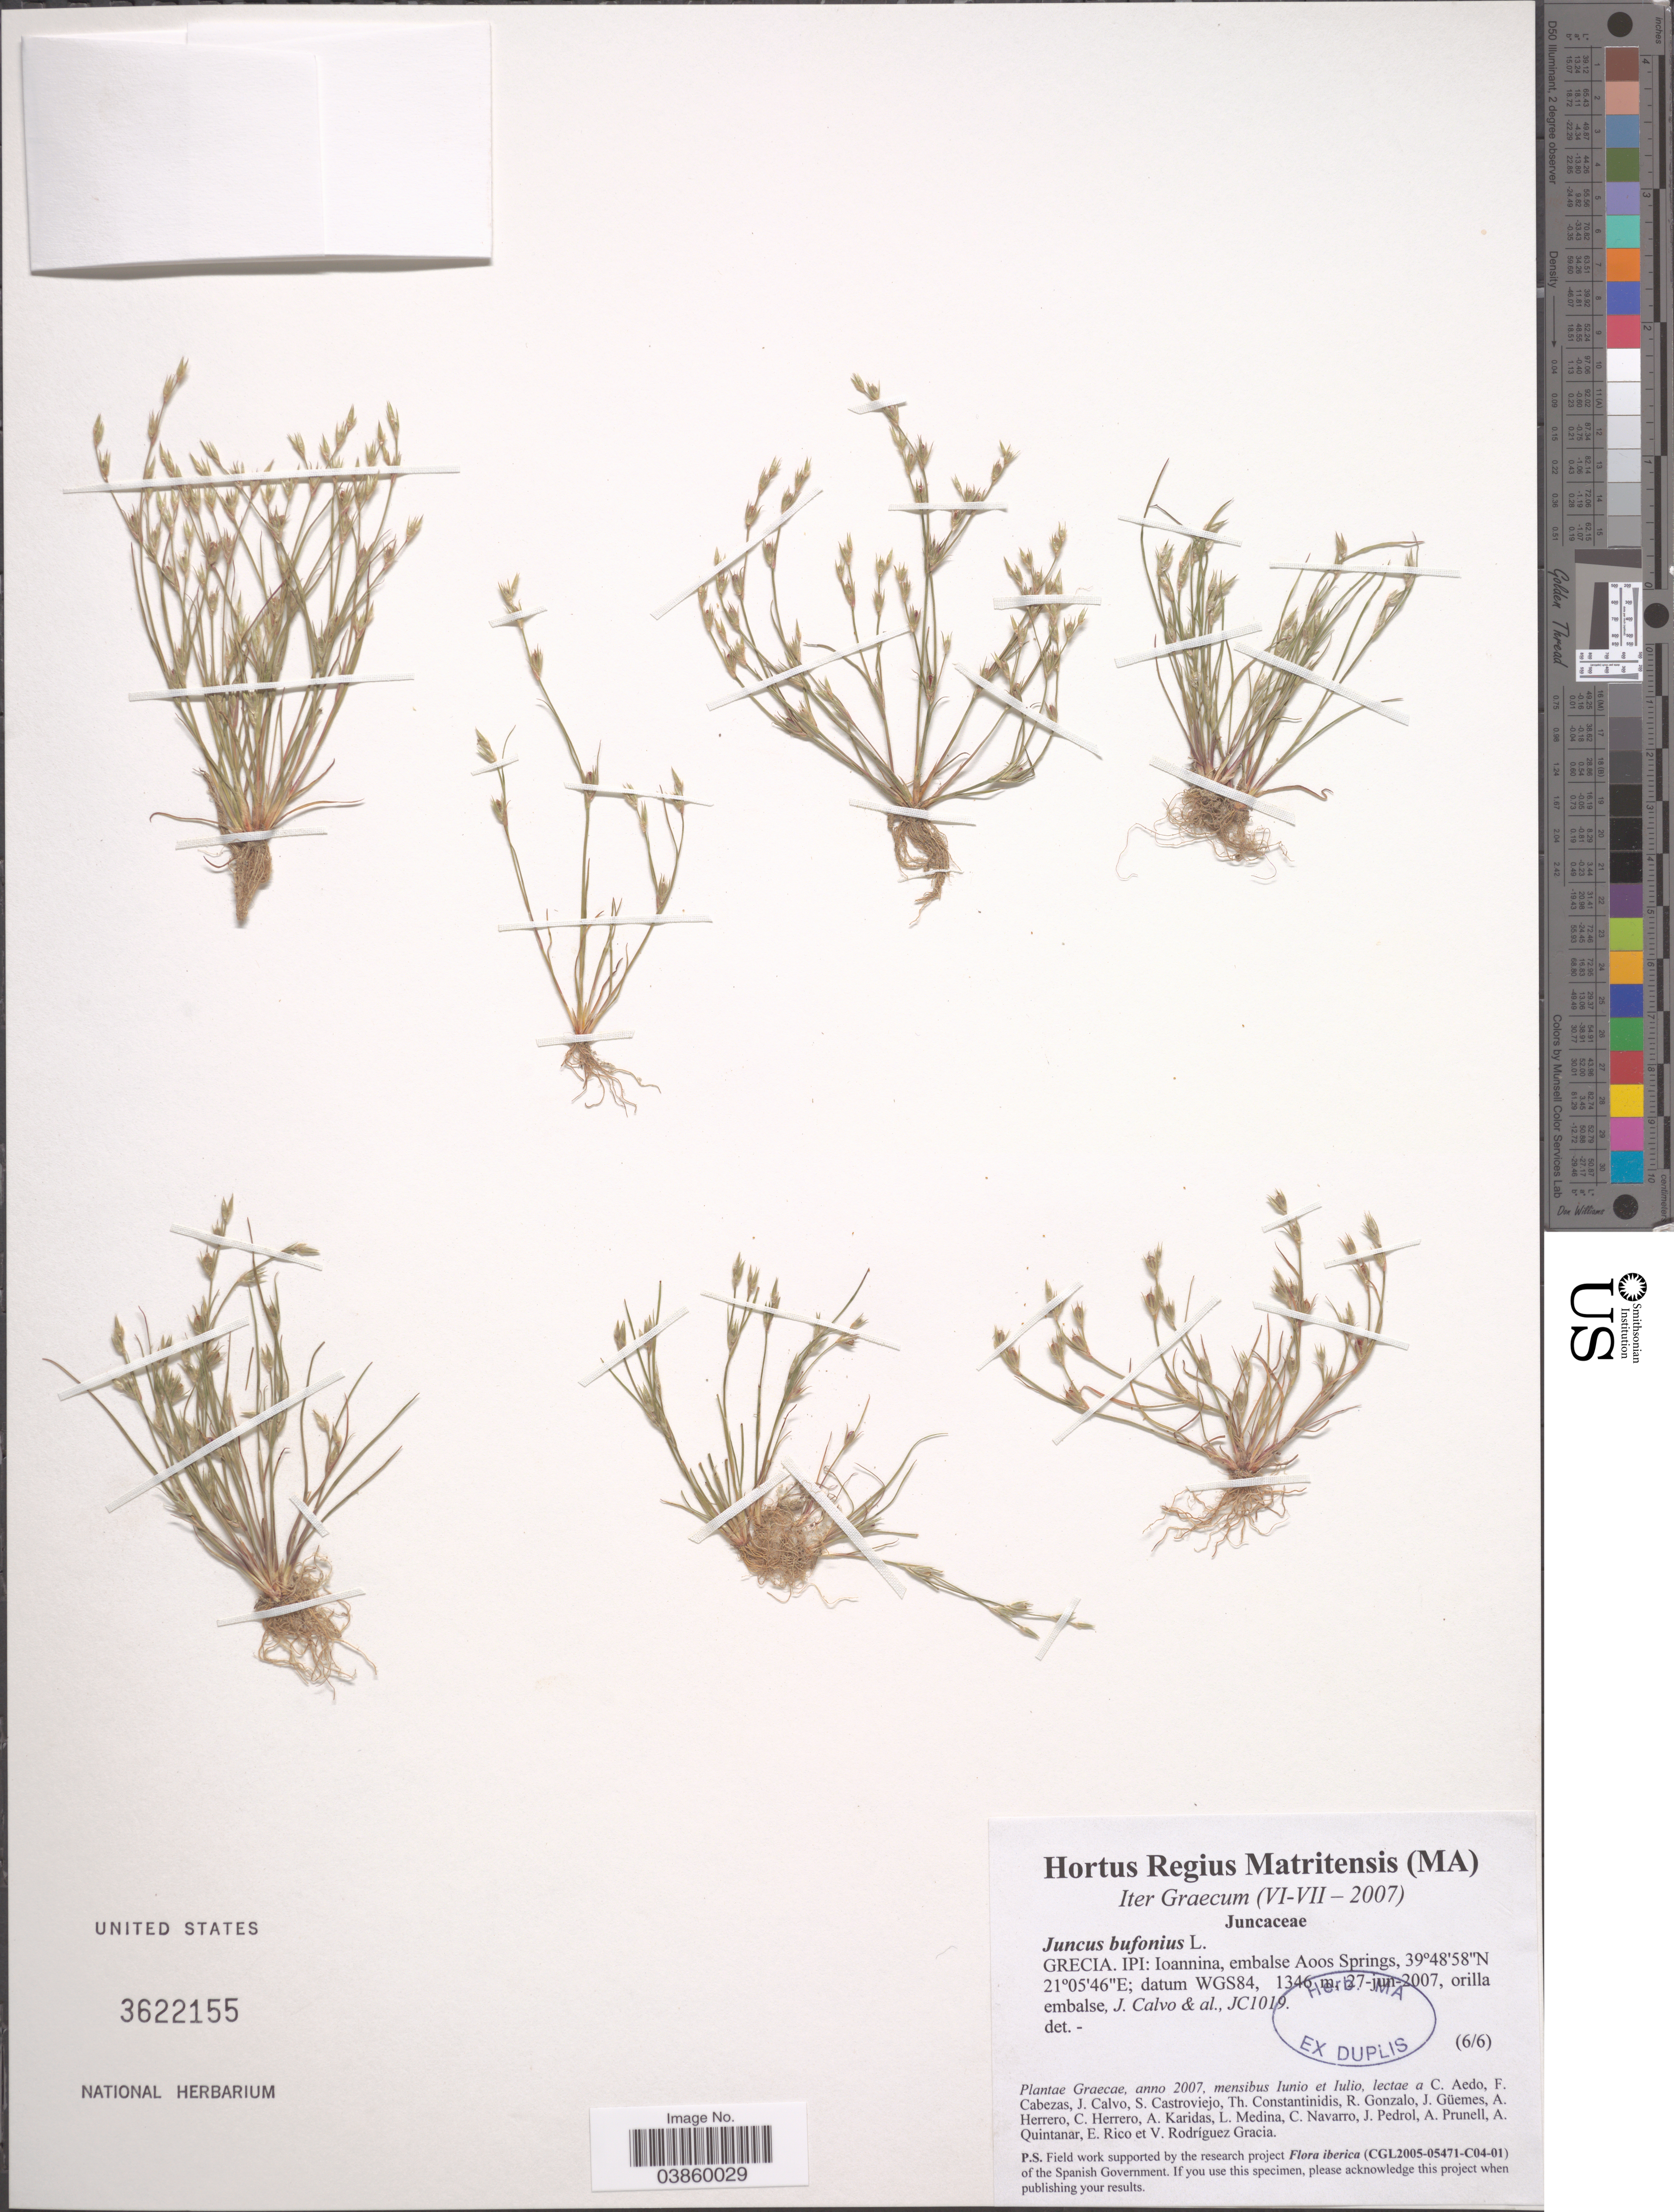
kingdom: Plantae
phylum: Tracheophyta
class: Liliopsida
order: Poales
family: Juncaceae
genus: Juncus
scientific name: Juncus bufonius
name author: L.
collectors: J. Calvo & et al.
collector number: JC1019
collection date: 2007-06-27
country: Greece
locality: Grecia. Ipi: Ioannina, embalse Aoos Springs, datum WGS84.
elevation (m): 1346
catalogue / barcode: US 3622155